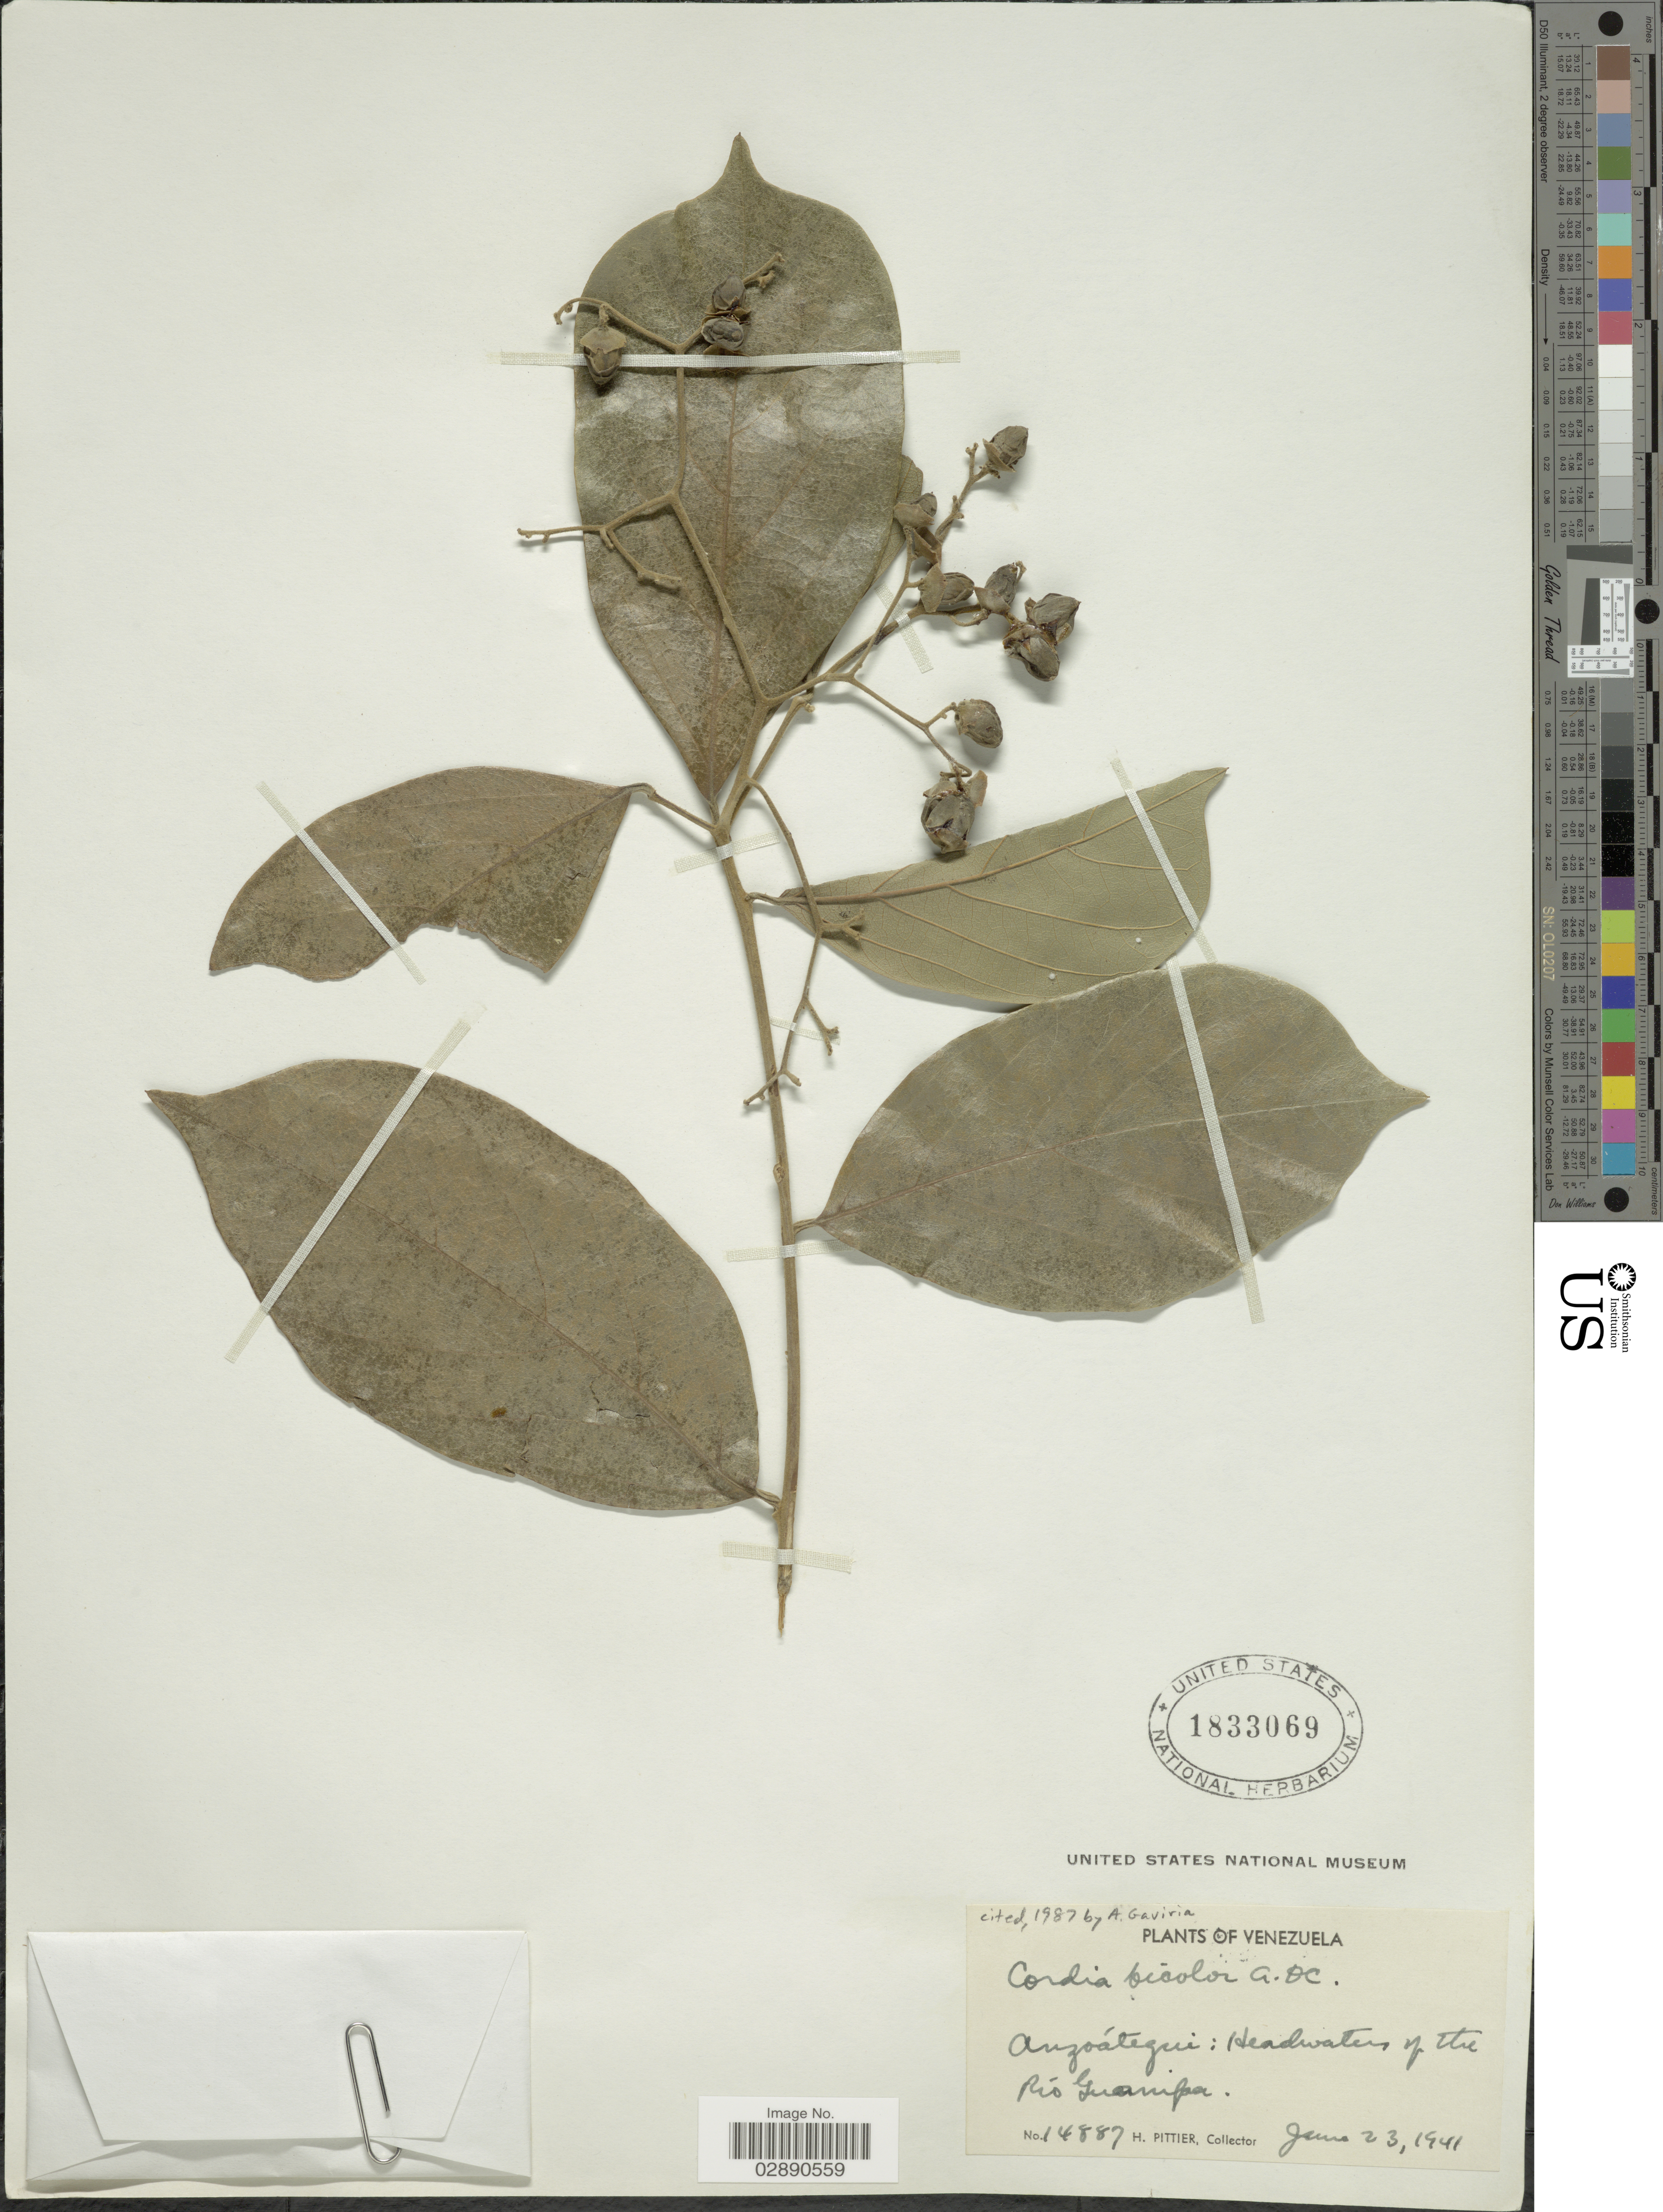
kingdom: Plantae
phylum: Tracheophyta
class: Magnoliopsida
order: Boraginales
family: Cordiaceae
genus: Cordia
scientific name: Cordia bicolor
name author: A. DC.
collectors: H. F. Pittier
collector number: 14887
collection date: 1941-06-23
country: Venezuela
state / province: Anzoategui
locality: Headwaters of the Río Guanipa.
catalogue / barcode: US 1833069